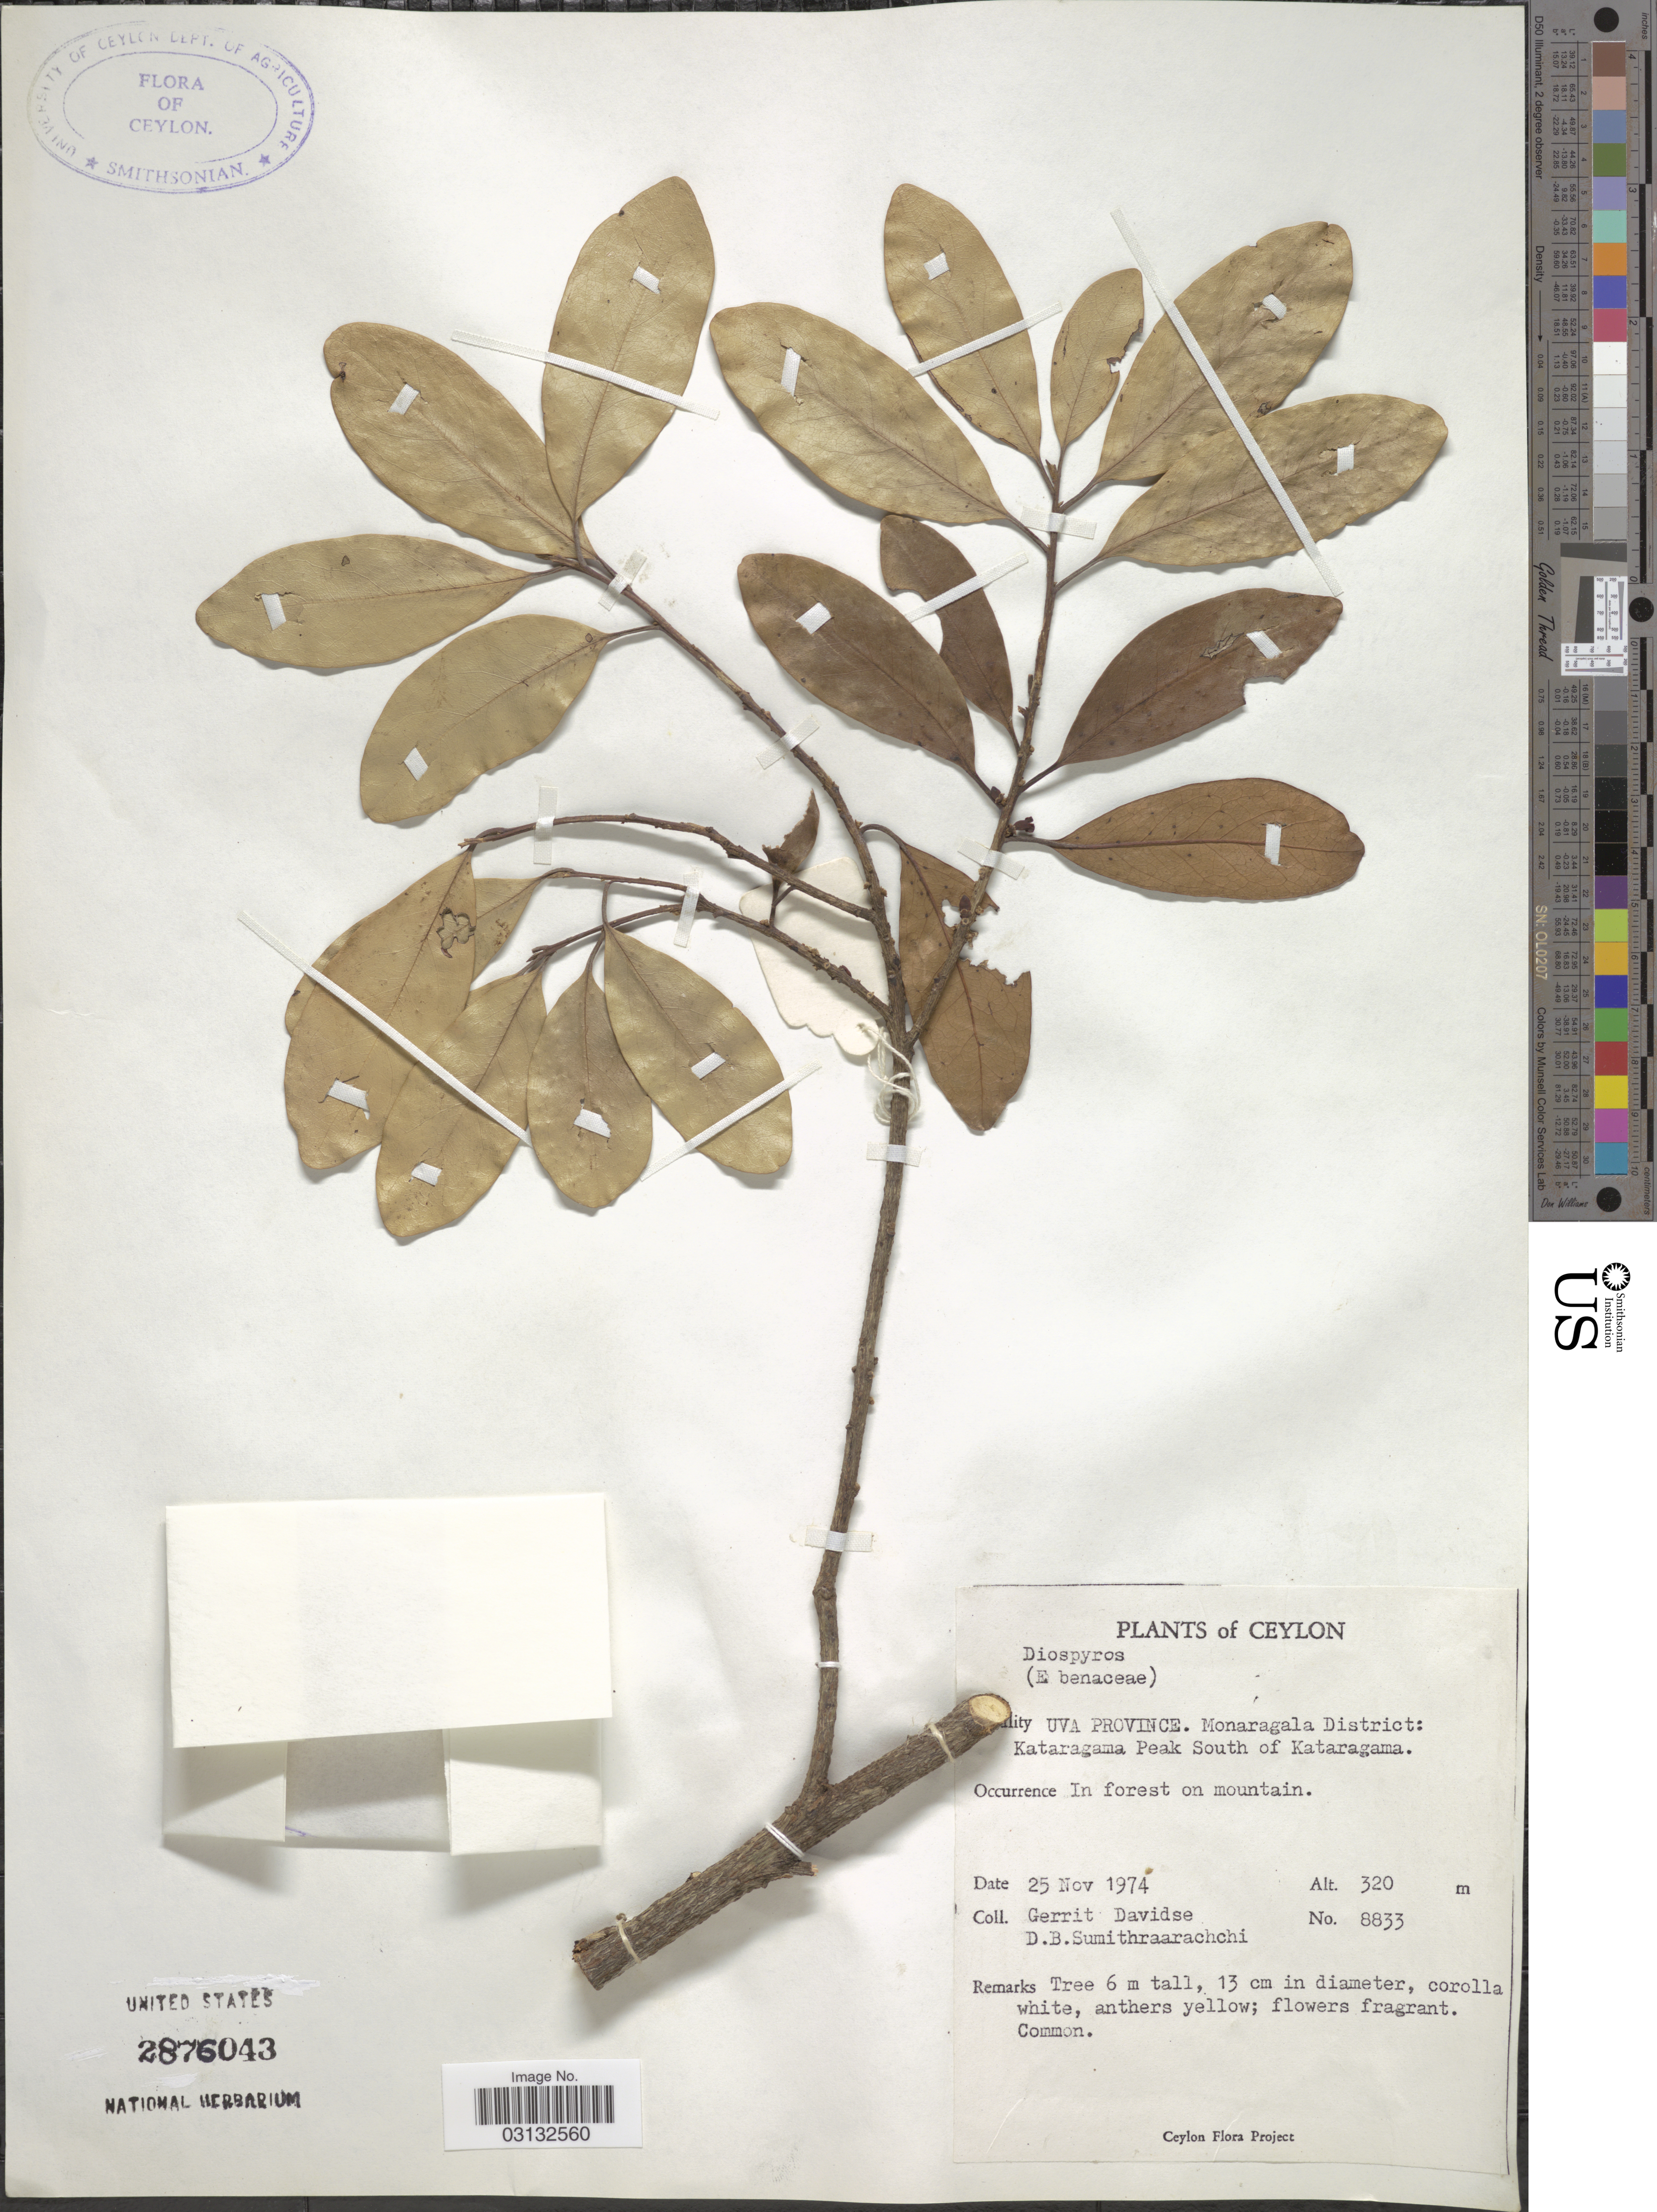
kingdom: Plantae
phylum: Tracheophyta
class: Magnoliopsida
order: Ericales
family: Ebenaceae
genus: Diospyros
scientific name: Diospyros sp.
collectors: G. Davidse & D. B. Sumithraarachchi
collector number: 8833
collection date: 1974-11-25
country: Sri Lanka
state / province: Uva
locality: Ceylon. Monaragala District: Kataragama Peak South of Kataragama.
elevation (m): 320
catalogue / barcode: US 2876043